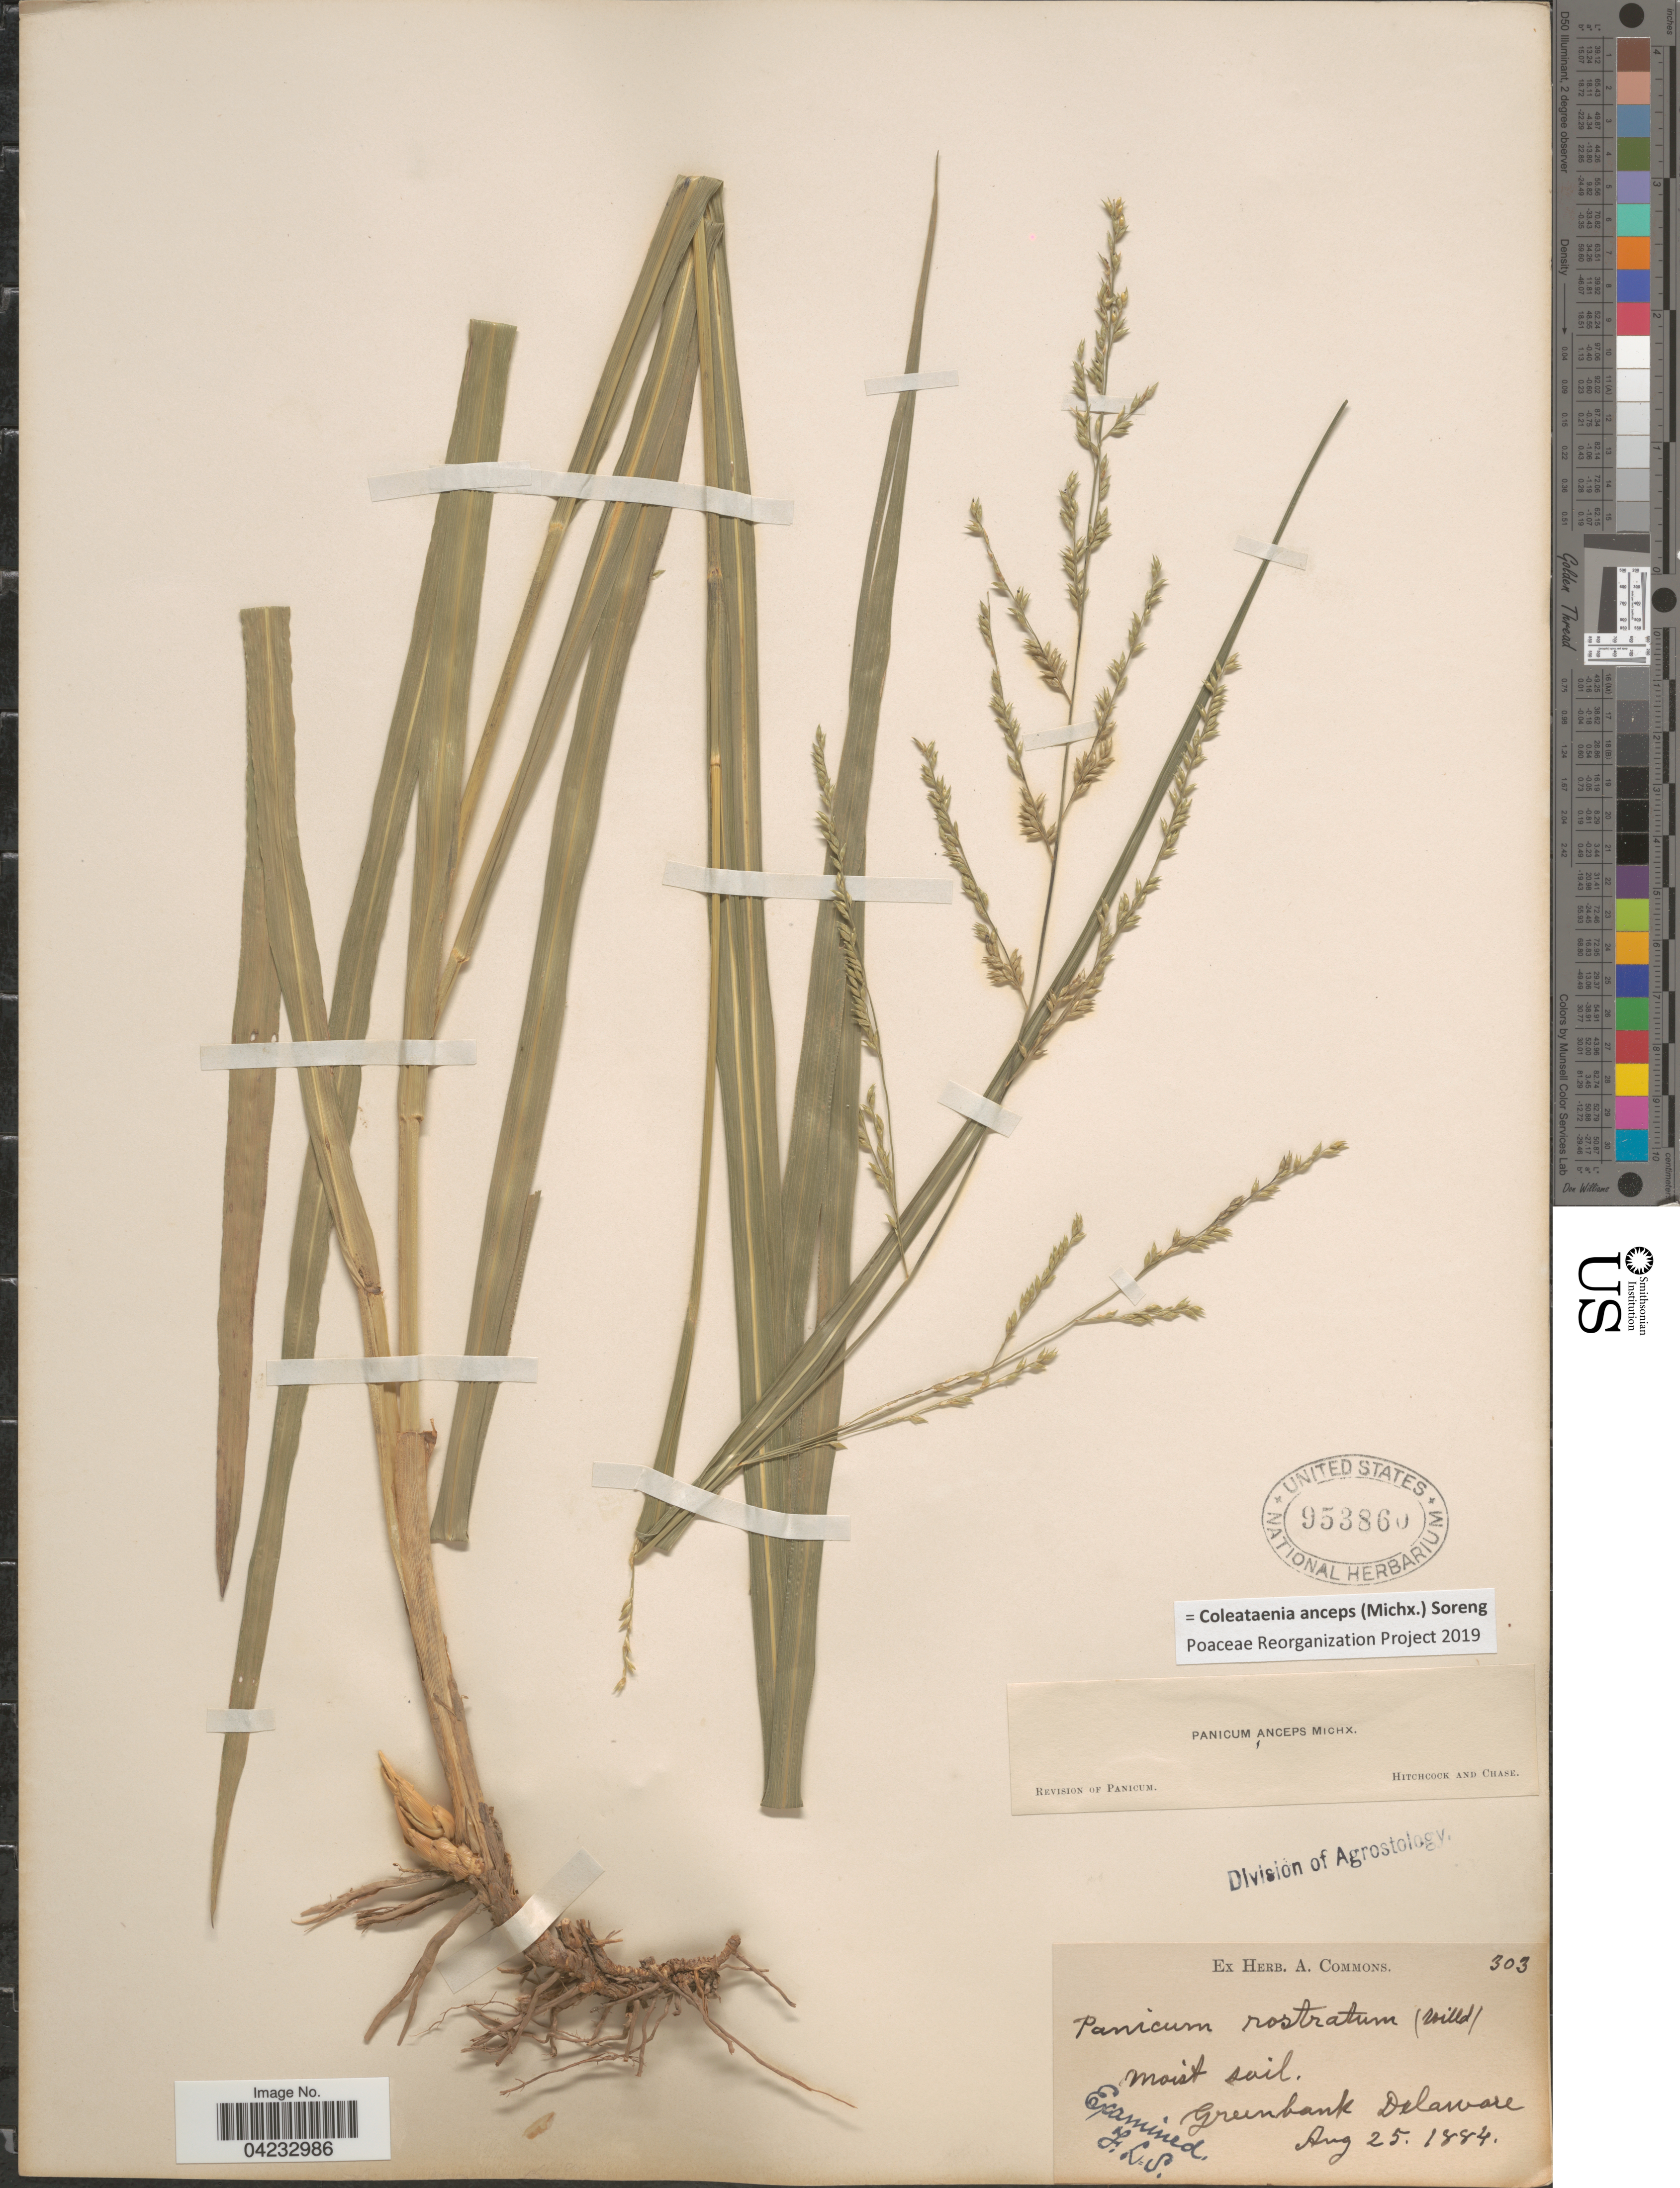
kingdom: Plantae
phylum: Tracheophyta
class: Liliopsida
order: Poales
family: Poaceae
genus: Coleataenia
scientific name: Coleataenia anceps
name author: (Michx.) Soreng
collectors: ex herb. A. Commons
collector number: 303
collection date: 1884-08-25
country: United States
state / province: Delaware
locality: Greenbank.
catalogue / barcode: US 953860